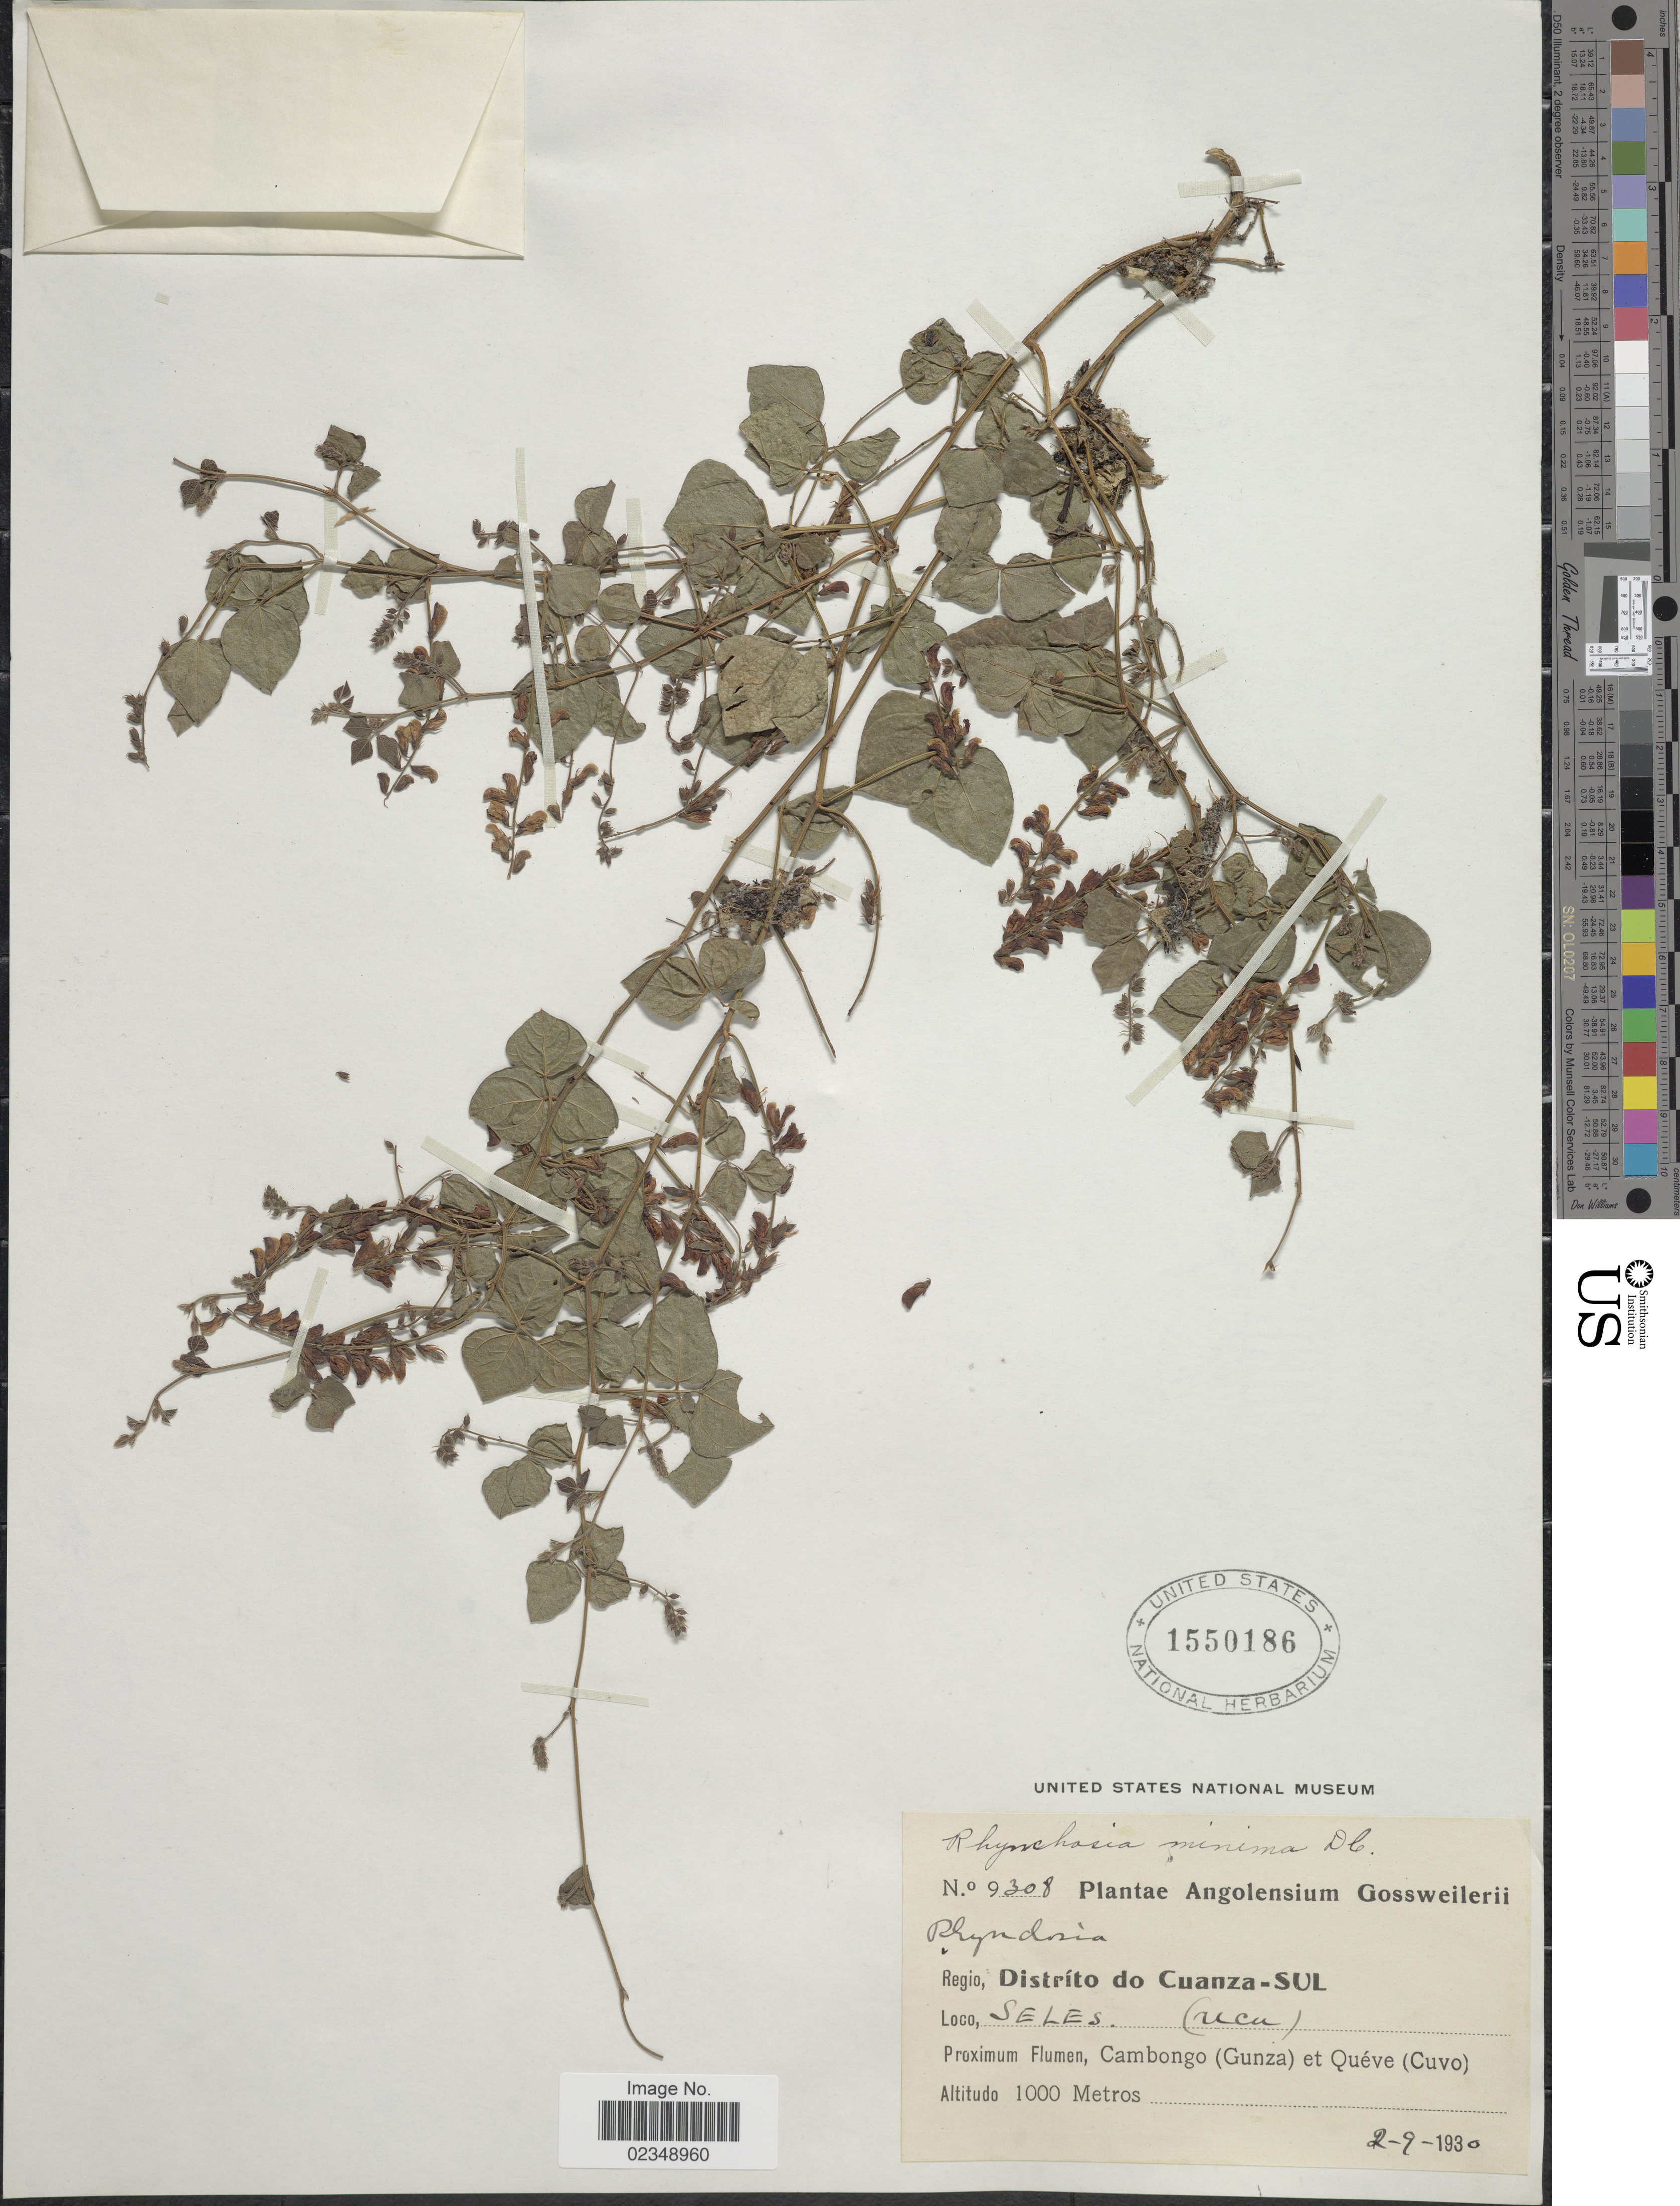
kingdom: Plantae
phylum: Tracheophyta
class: Magnoliopsida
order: Fabales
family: Fabaceae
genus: Rhynchosia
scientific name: Rhynchosia minima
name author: (L.) DC.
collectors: -. Gossweiler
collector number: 9308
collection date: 1930-09-02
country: Angola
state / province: Cuanza Sul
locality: Seles. Cambongo (Gunza) et Queve (Cuvo)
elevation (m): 1000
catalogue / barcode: US 1550186